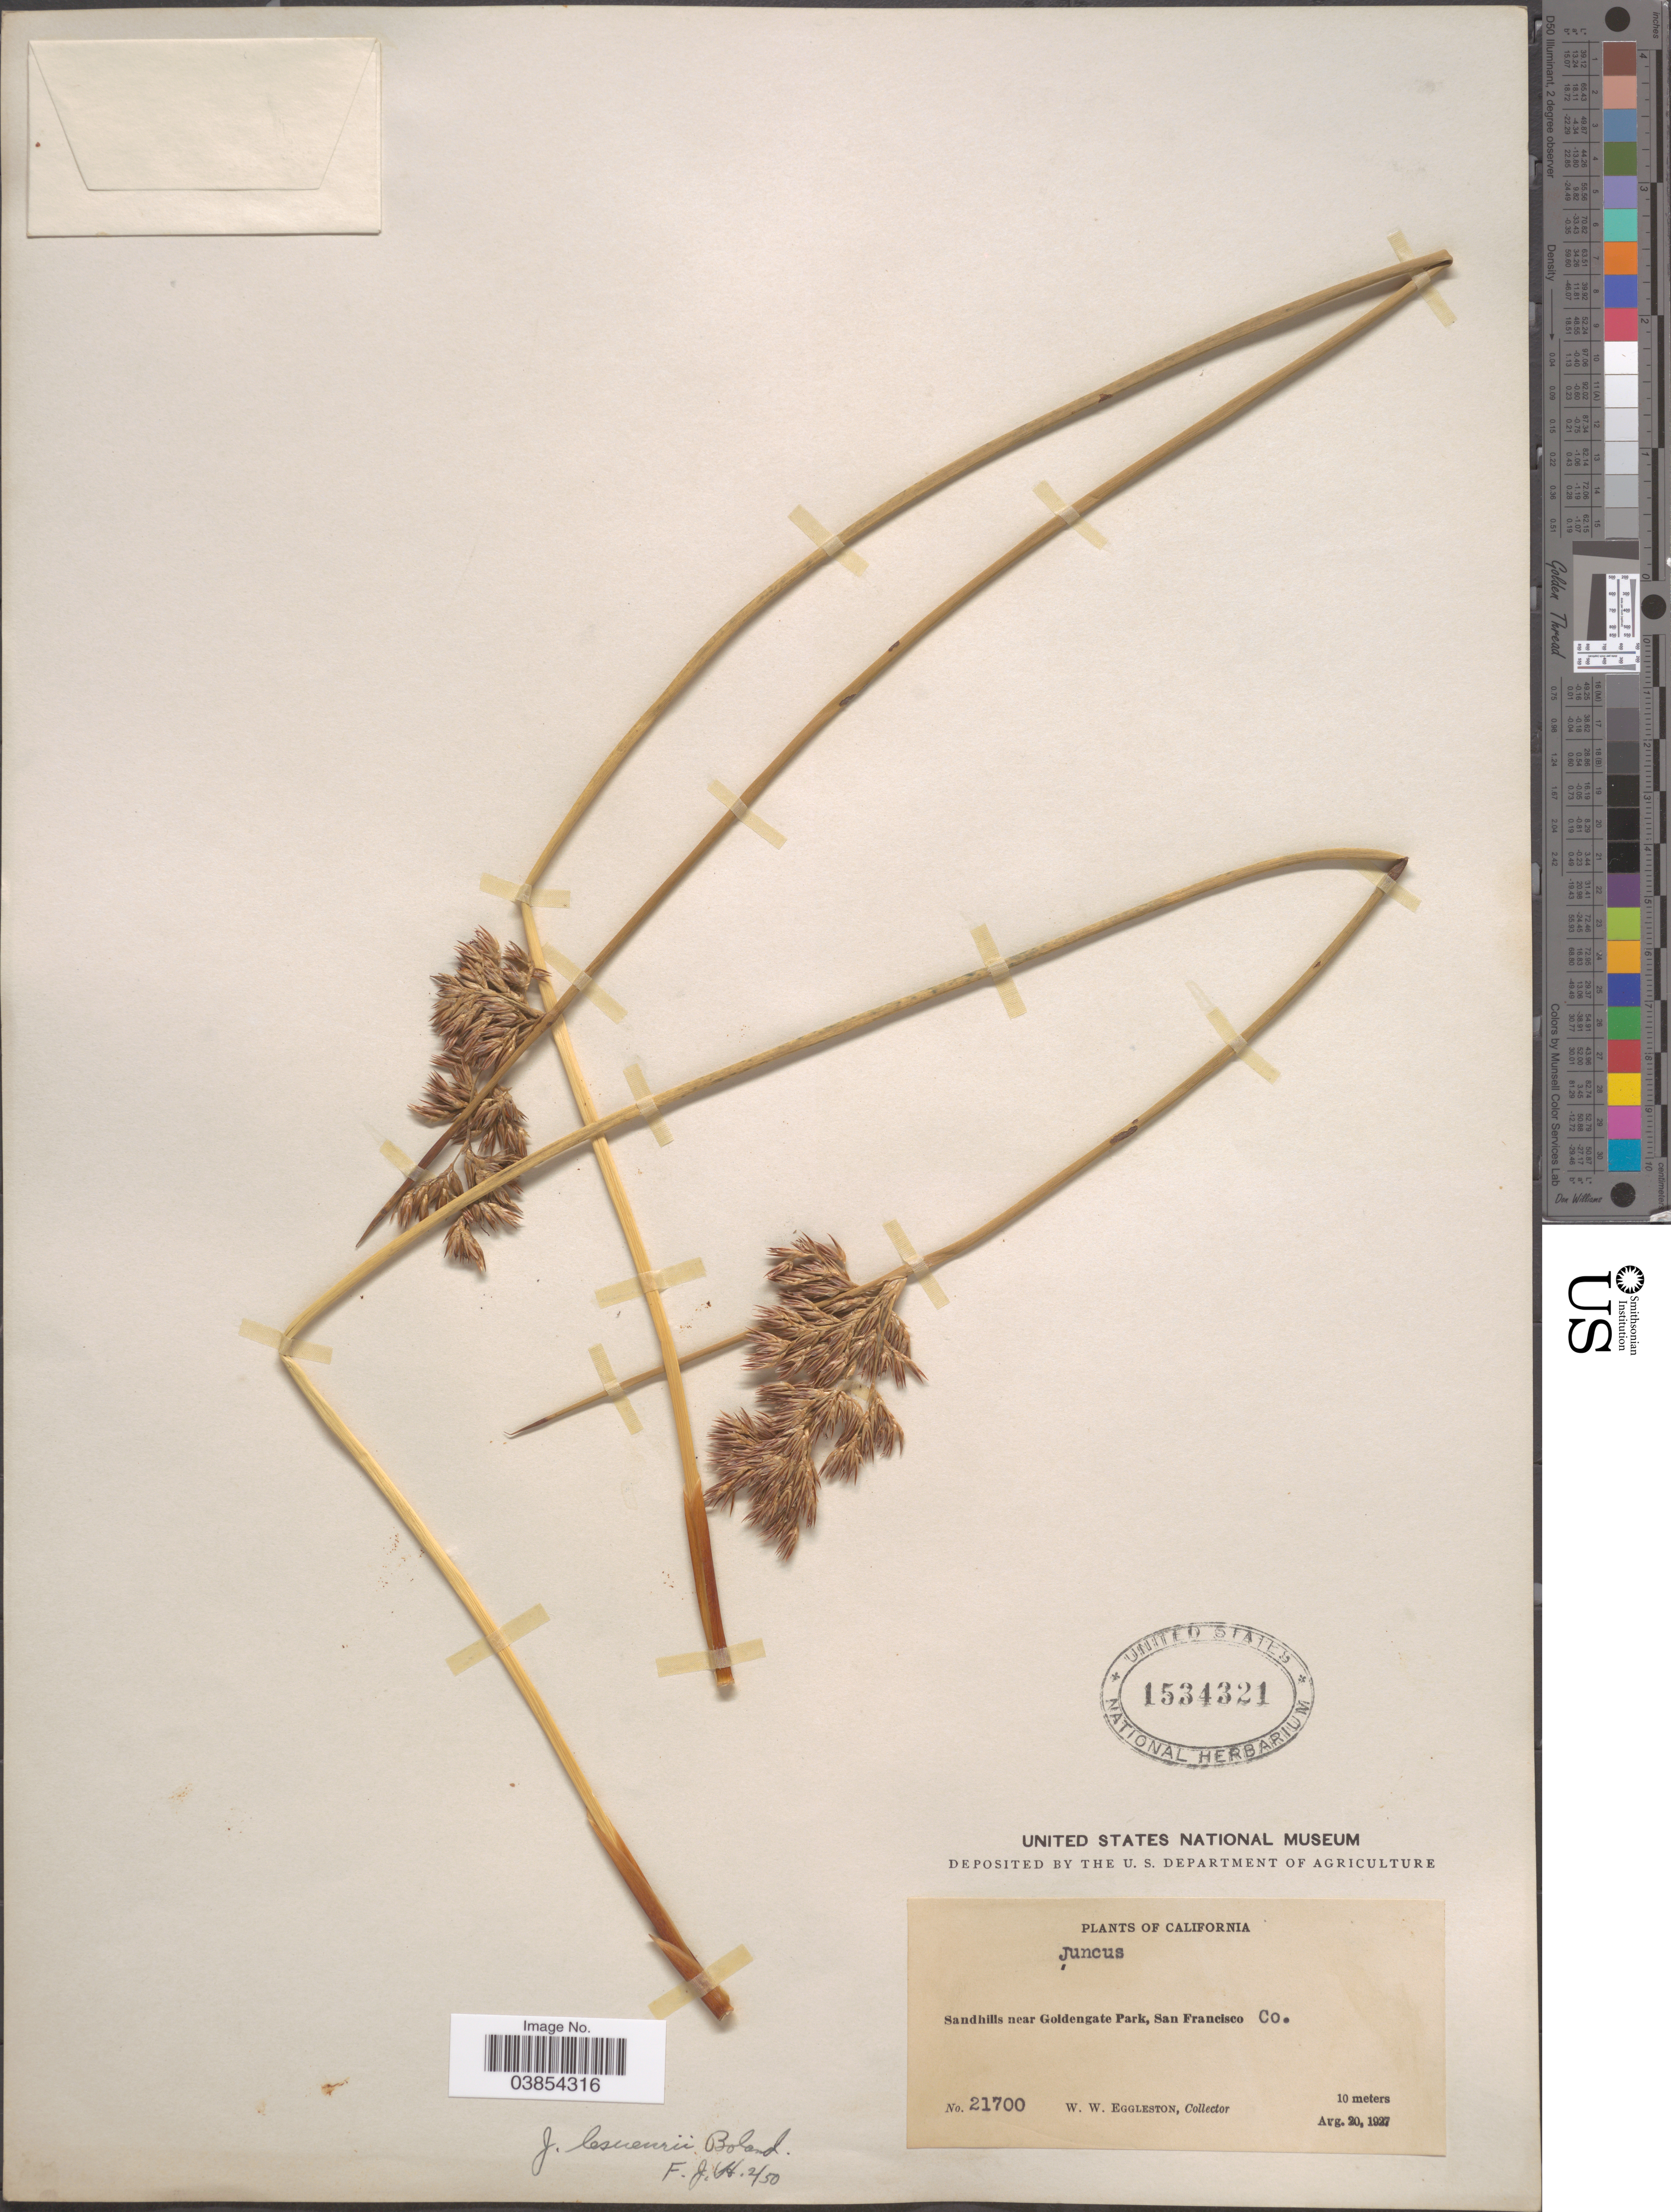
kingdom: Plantae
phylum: Tracheophyta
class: Liliopsida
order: Poales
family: Juncaceae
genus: Juncus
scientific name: Juncus lesueurii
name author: Bol.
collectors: W. W. Eggleston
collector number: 21700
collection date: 1927-08-20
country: United States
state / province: California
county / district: San Francisco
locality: Sandhills near Goldengate Park, San Francisco Co.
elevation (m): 10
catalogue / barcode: US 1534321